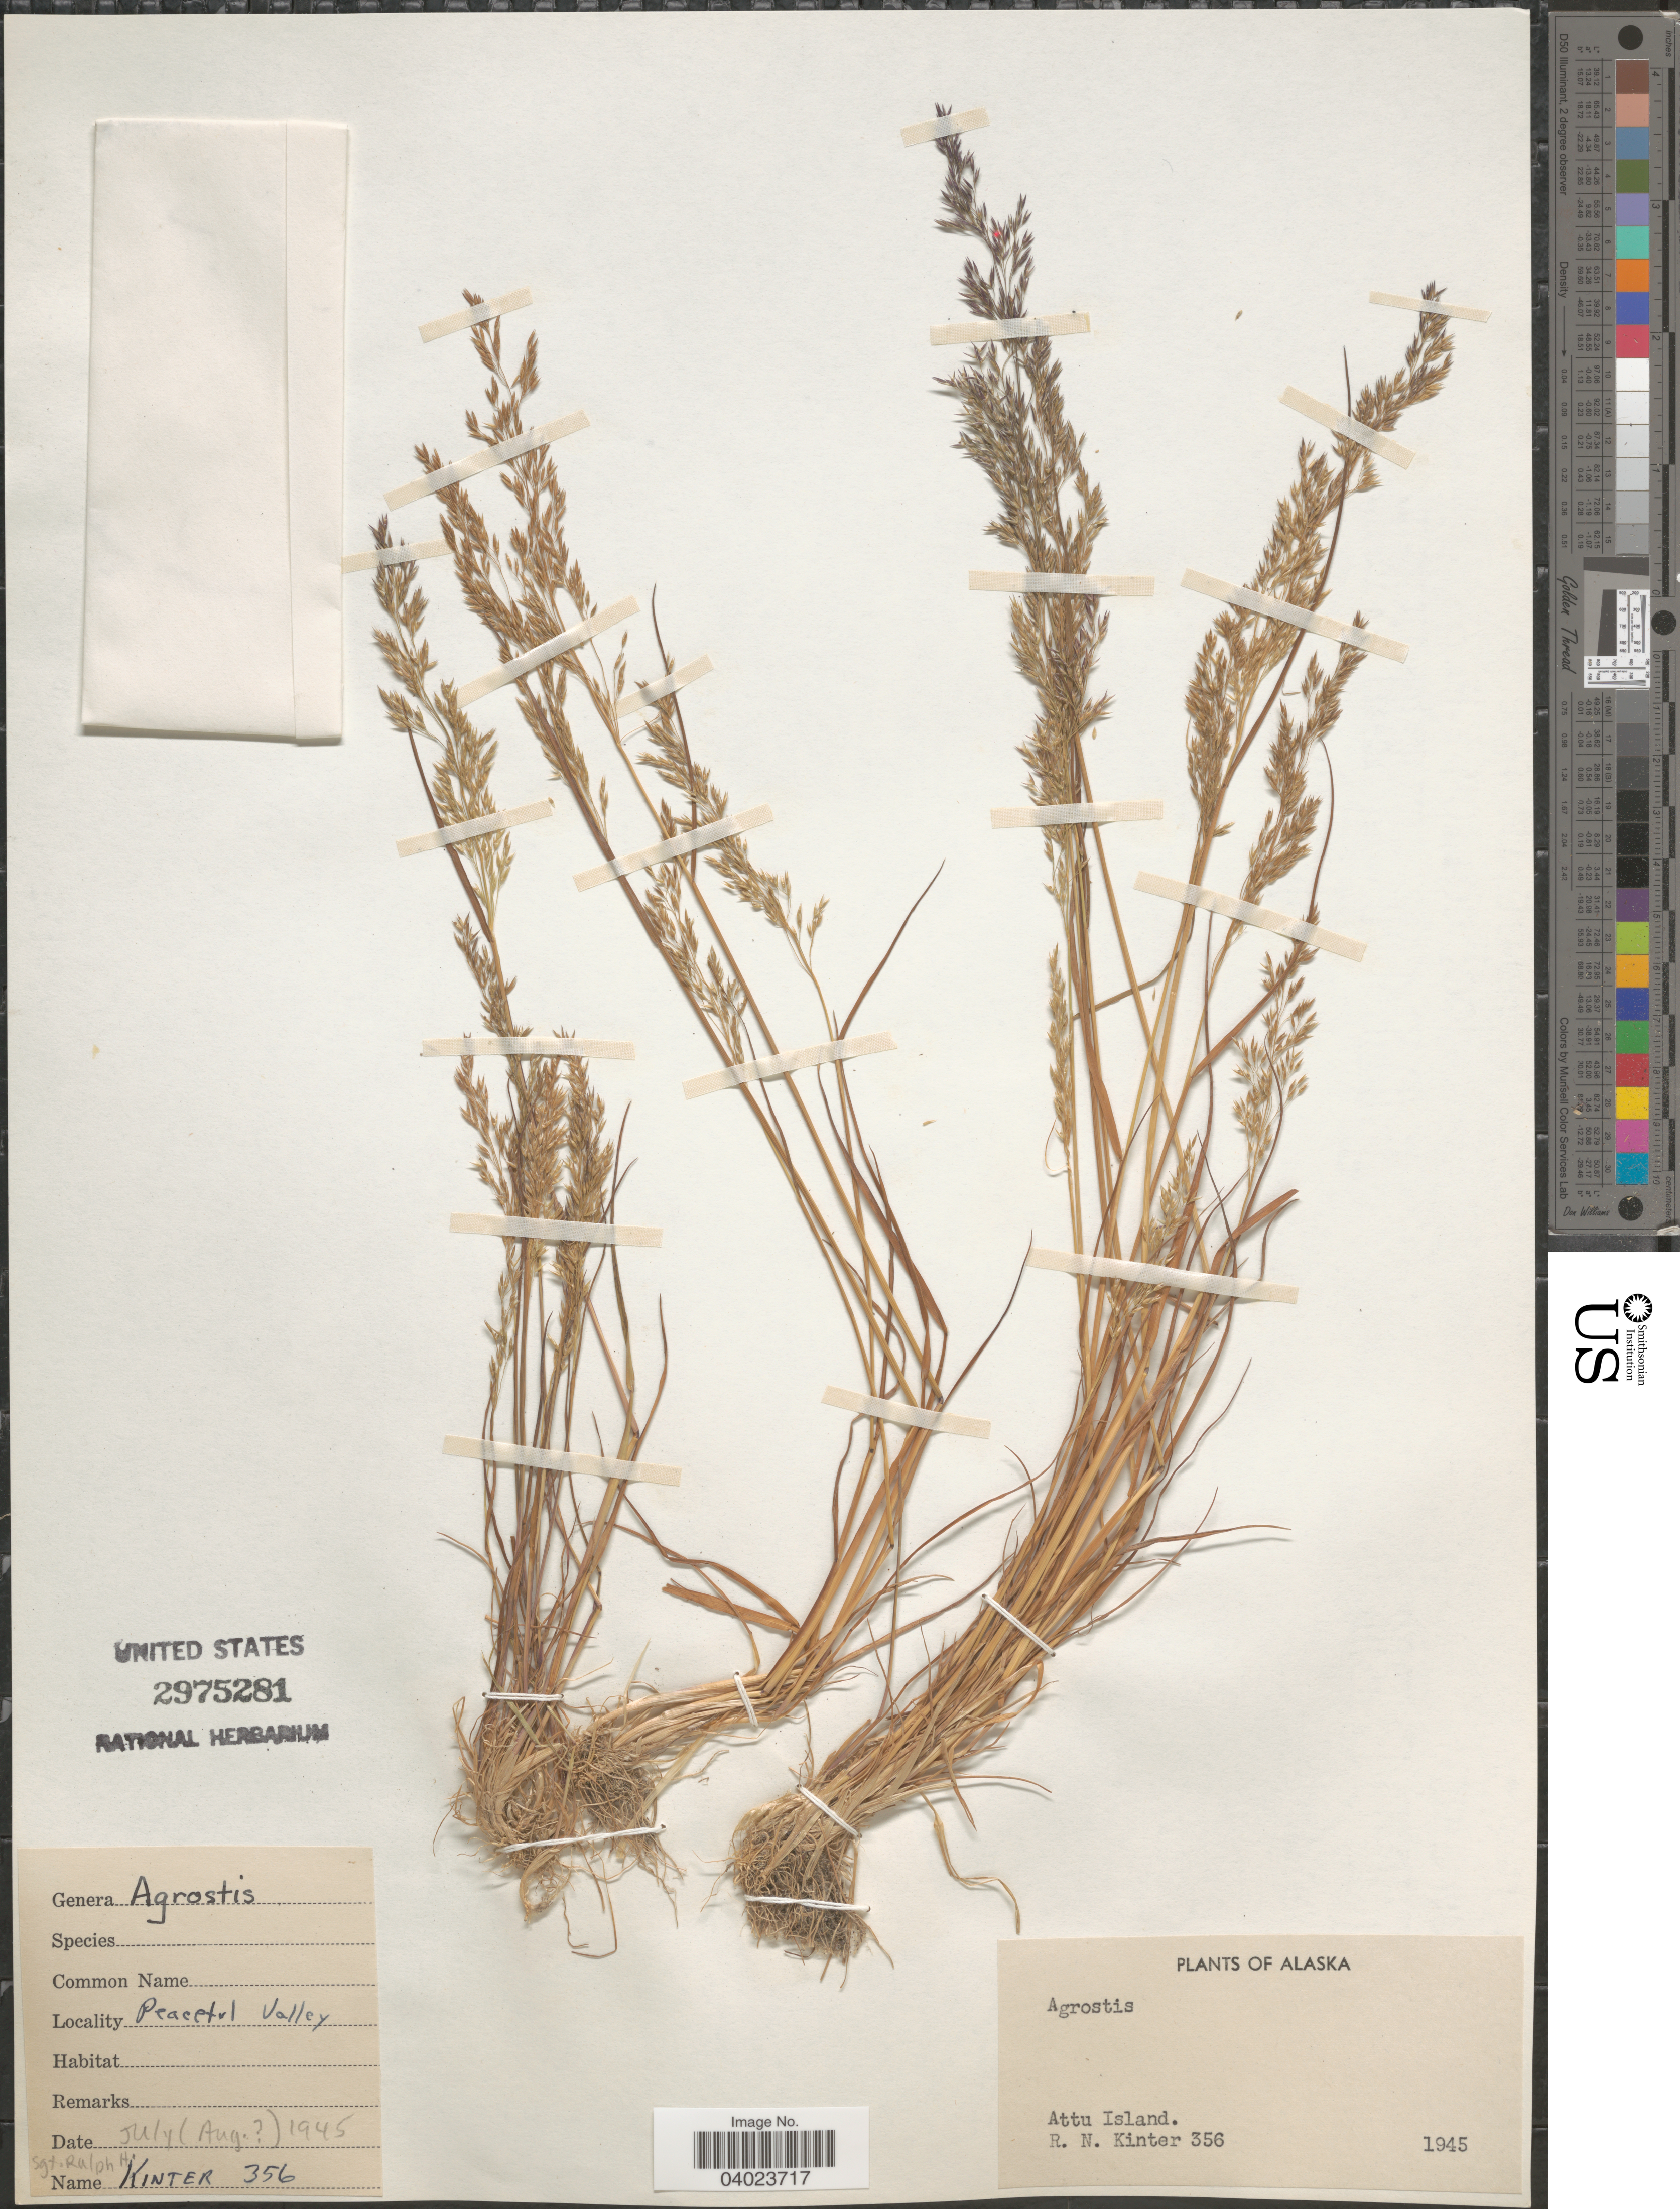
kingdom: Plantae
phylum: Tracheophyta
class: Liliopsida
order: Poales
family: Poaceae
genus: Agrostis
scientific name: Agrostis sp.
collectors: R. Kinter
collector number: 356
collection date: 1945-07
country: United States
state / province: Alaska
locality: Peaceful Valley. Attu Island.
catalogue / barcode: US 2975281